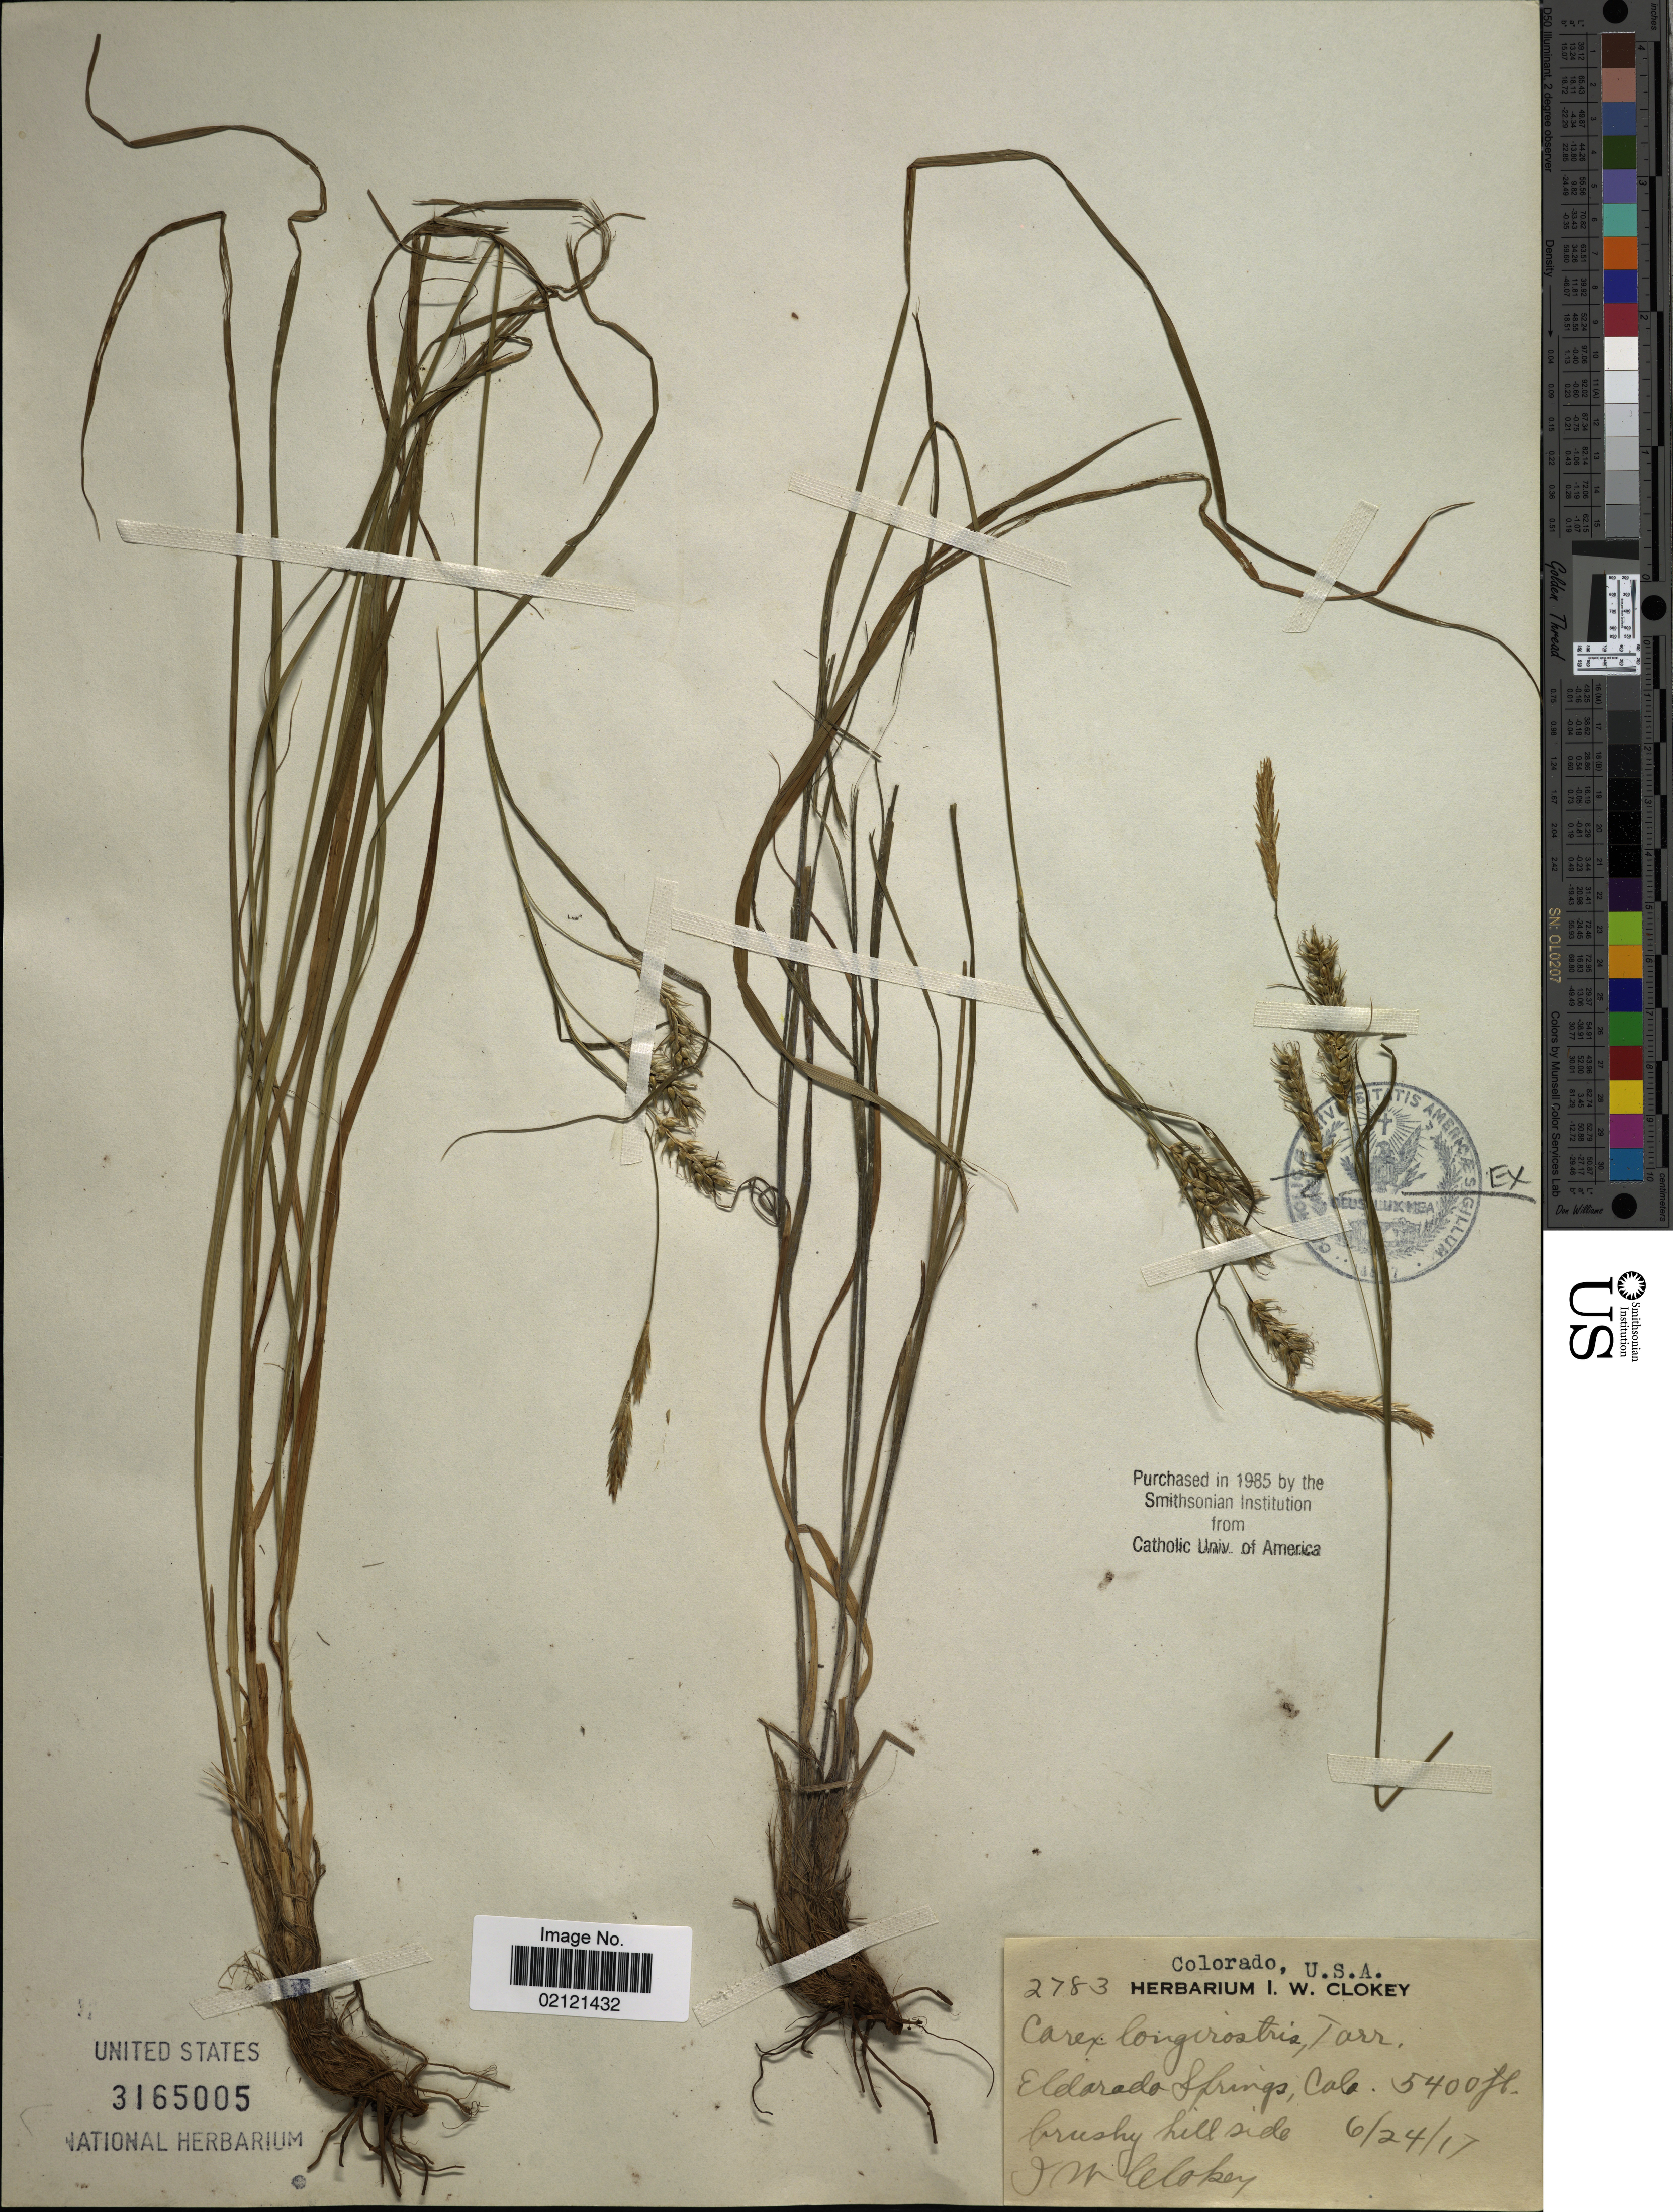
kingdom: Plantae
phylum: Tracheophyta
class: Liliopsida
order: Poales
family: Cyperaceae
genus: Carex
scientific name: Carex sprengelii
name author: Dewey ex Spreng.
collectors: I. W. Clokey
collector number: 2783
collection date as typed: Transcribed d/m/y: 24/6/17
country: United States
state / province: Colorado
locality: Eldorado Springs, Colo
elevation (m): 1646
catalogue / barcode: US 3165005